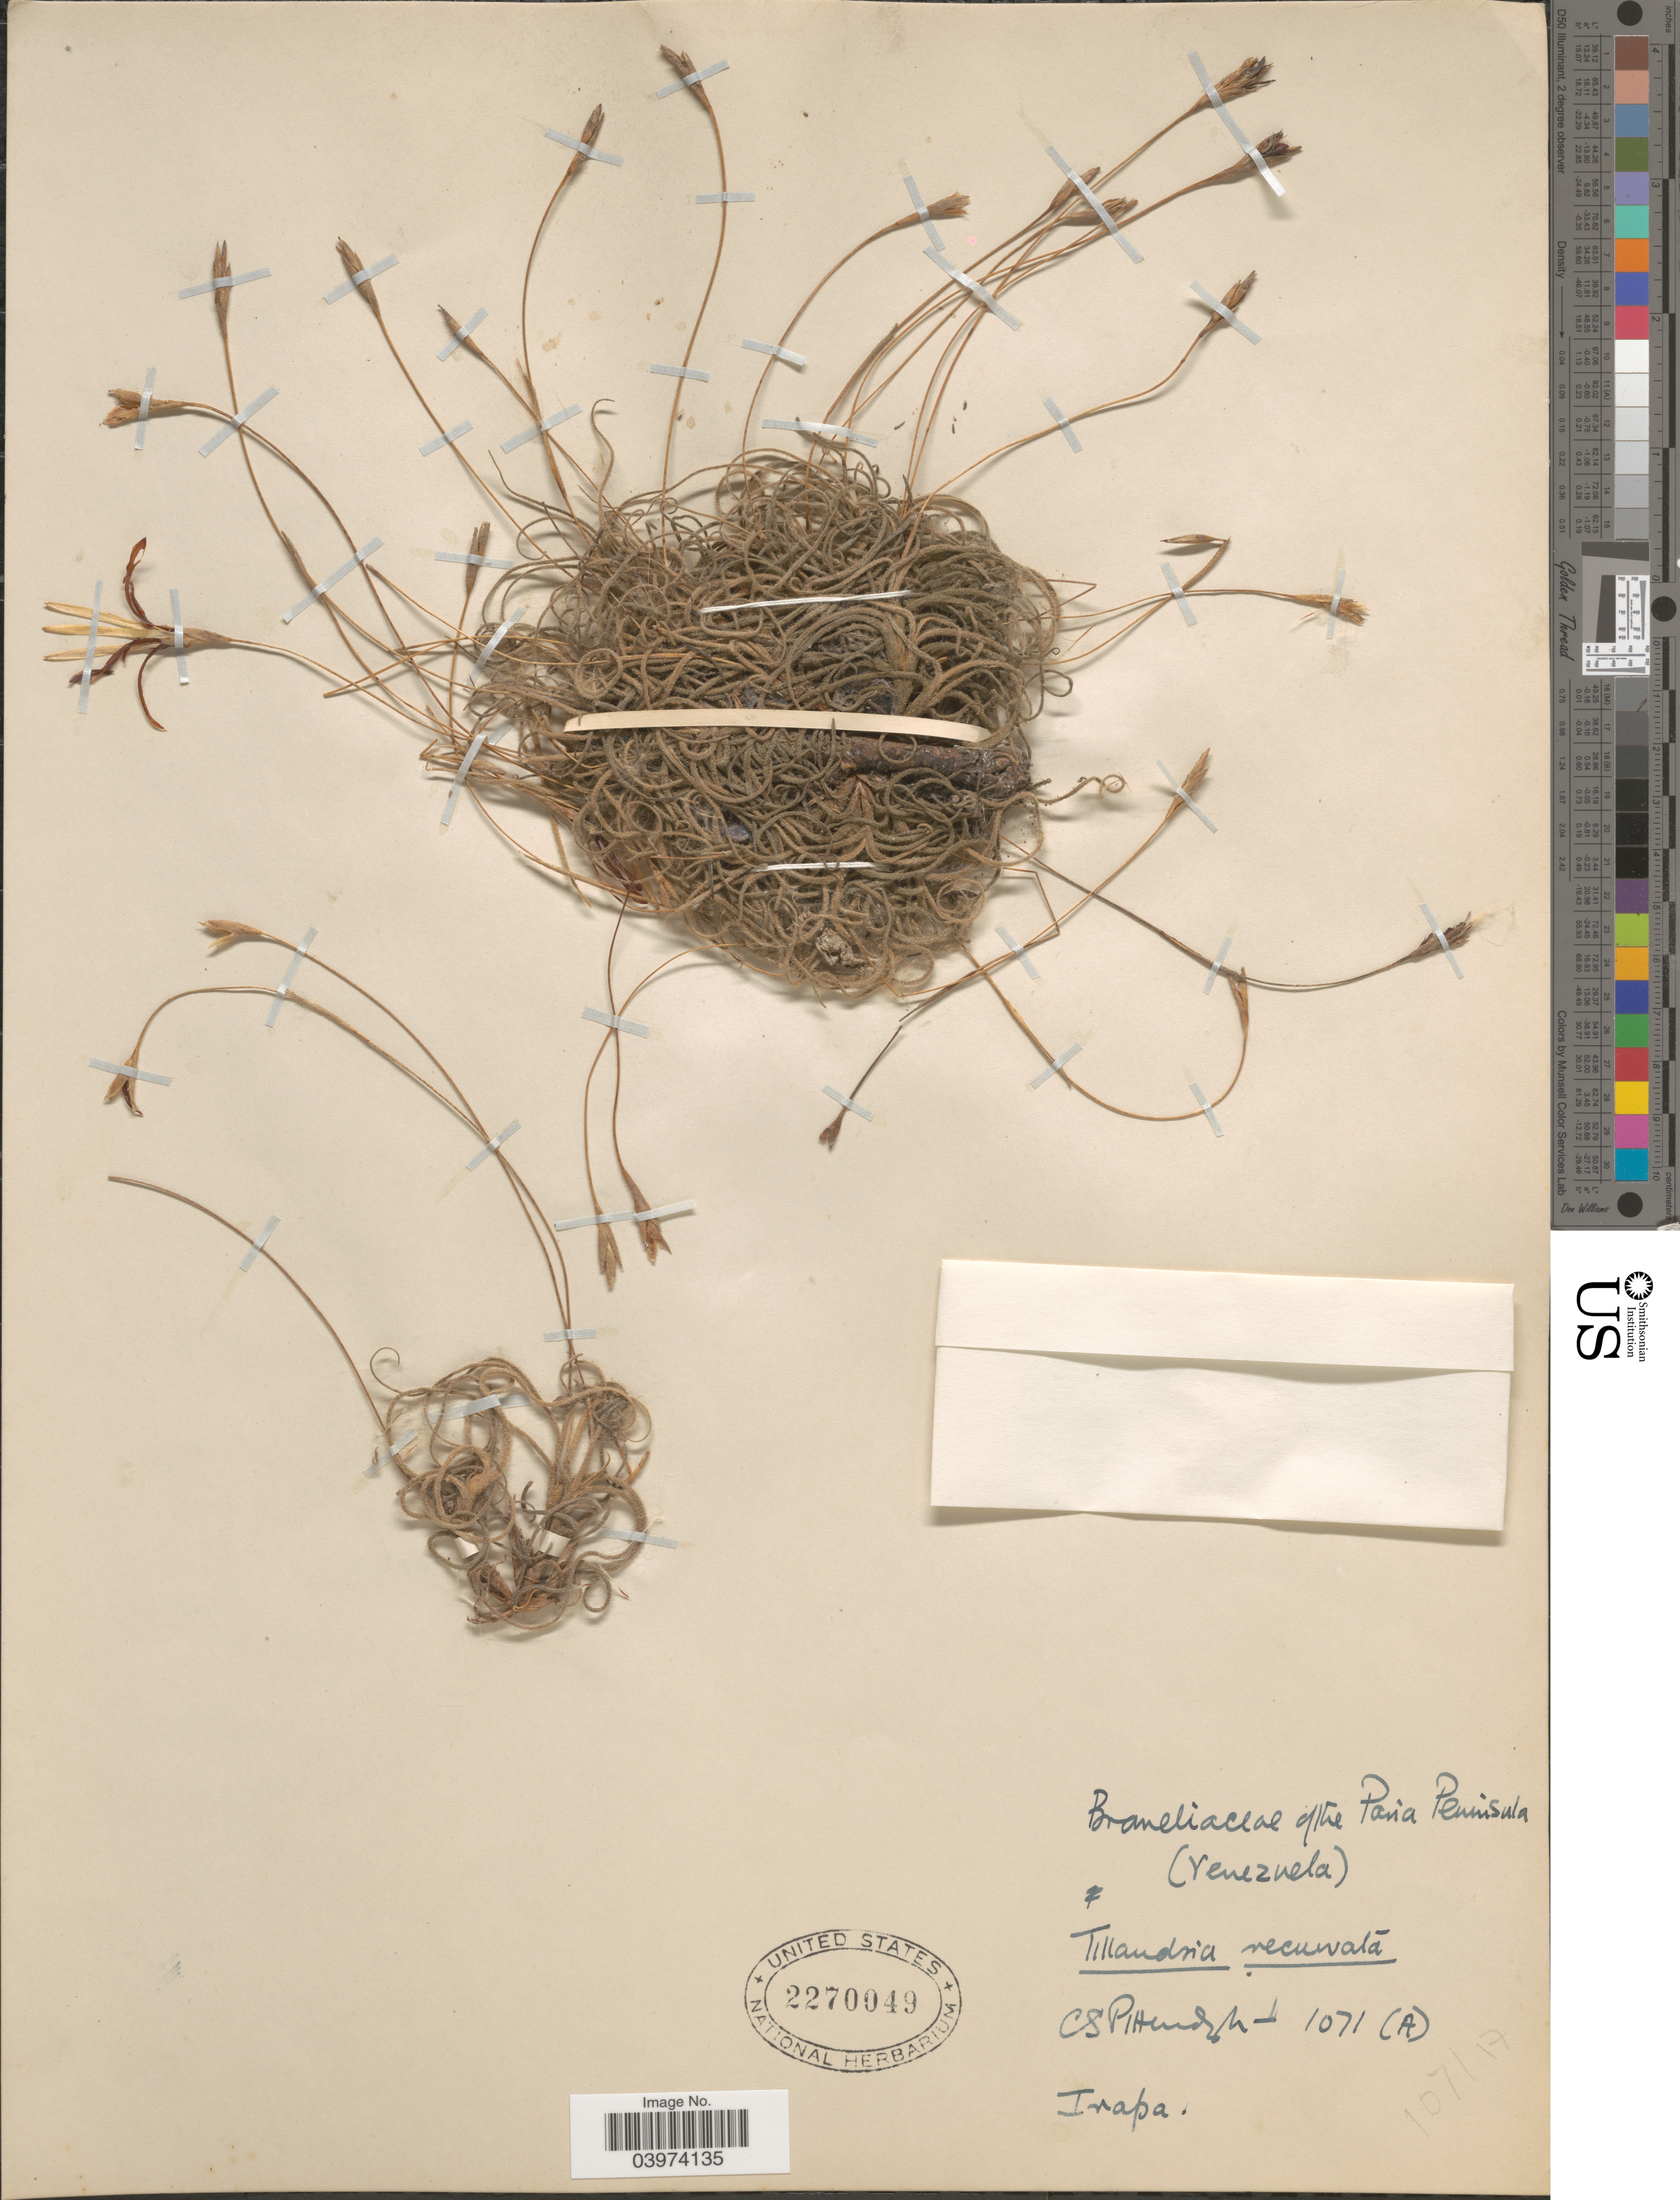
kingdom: Plantae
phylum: Tracheophyta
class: Liliopsida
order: Poales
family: Bromeliaceae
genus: Tillandsia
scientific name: Tillandsia recurvata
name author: L.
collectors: C. Pittendrigh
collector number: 1071(A)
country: Venezuela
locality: Peninsula. Irapa.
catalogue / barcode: US 2270049